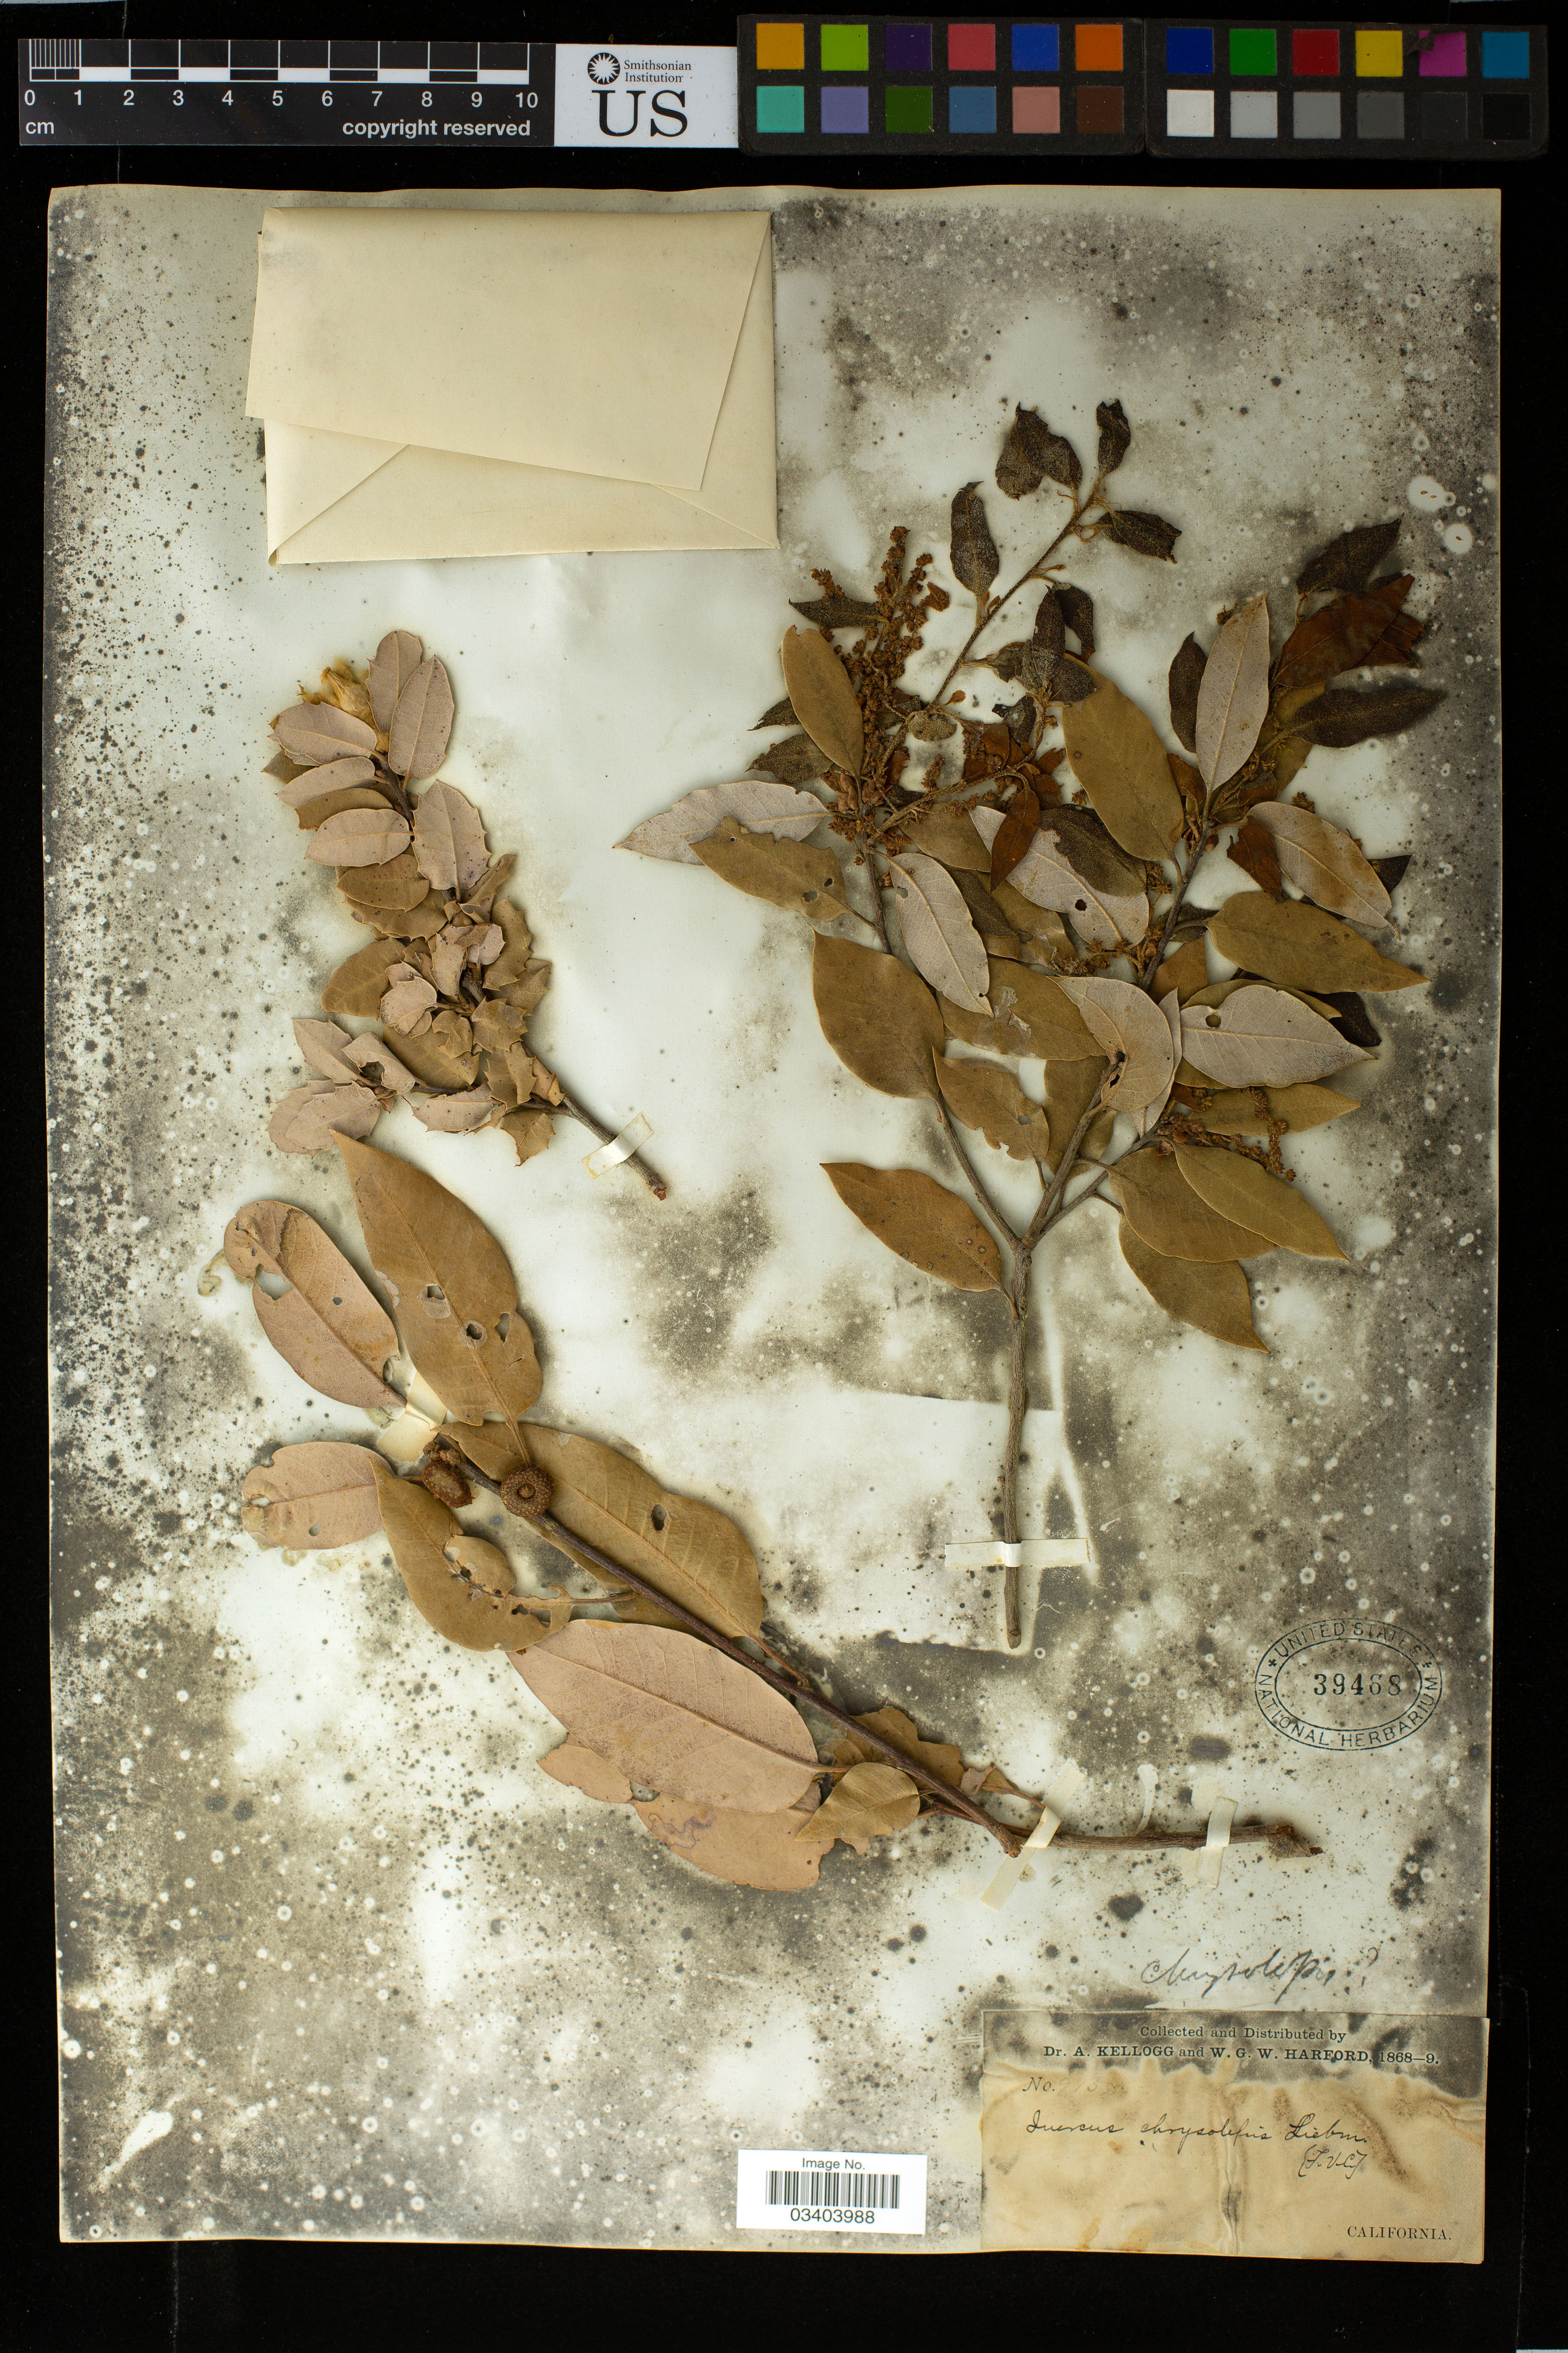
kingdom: Plantae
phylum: Tracheophyta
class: Magnoliopsida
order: Fagales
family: Fagaceae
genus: Quercus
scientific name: Quercus chrysolepis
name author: Liebm.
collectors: A. Kellogg & W. Harford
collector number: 913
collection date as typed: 1868 to -- --- 1869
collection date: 1868/1869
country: United States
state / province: California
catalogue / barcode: US 39468